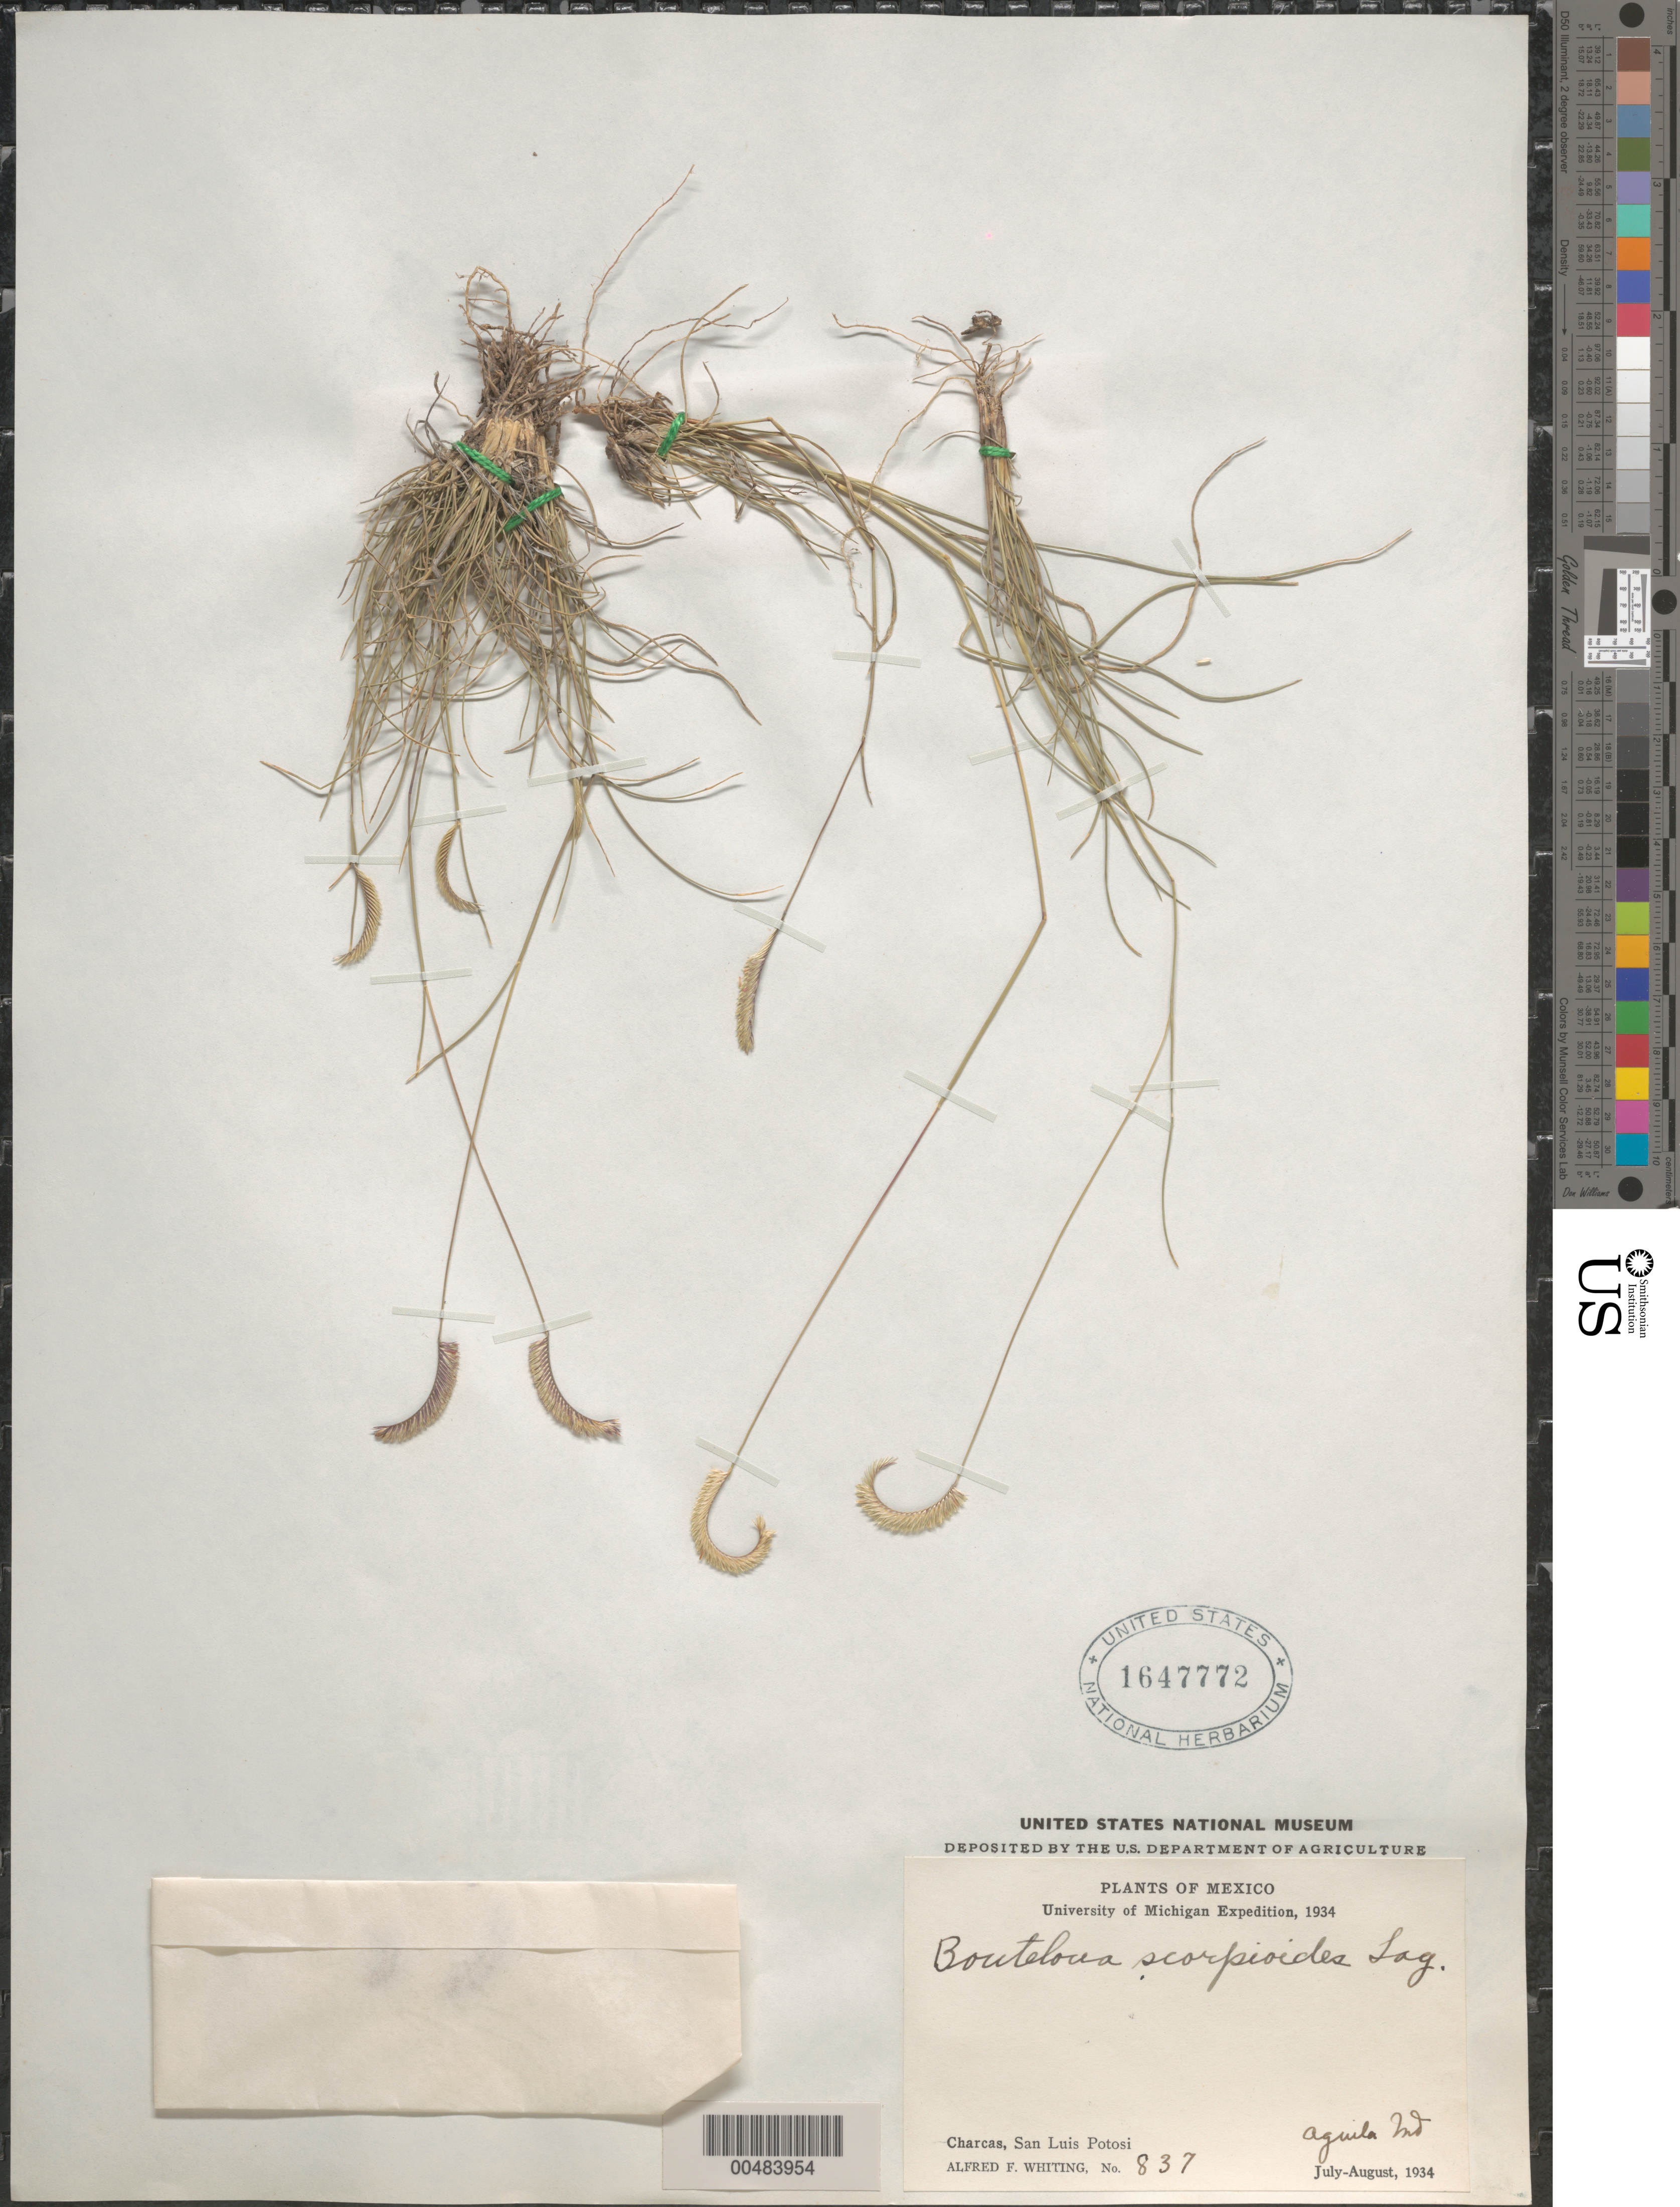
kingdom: Plantae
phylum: Tracheophyta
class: Liliopsida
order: Poales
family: Poaceae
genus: Bouteloua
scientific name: Bouteloua scorpioides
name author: Lag.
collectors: A. F. Whiting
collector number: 837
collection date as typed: Jul 1934 to Aug 1934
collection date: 1934-07/1934-08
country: Mexico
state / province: San Luis Potosi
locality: Charcas, Aguila Mt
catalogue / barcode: US 1647772